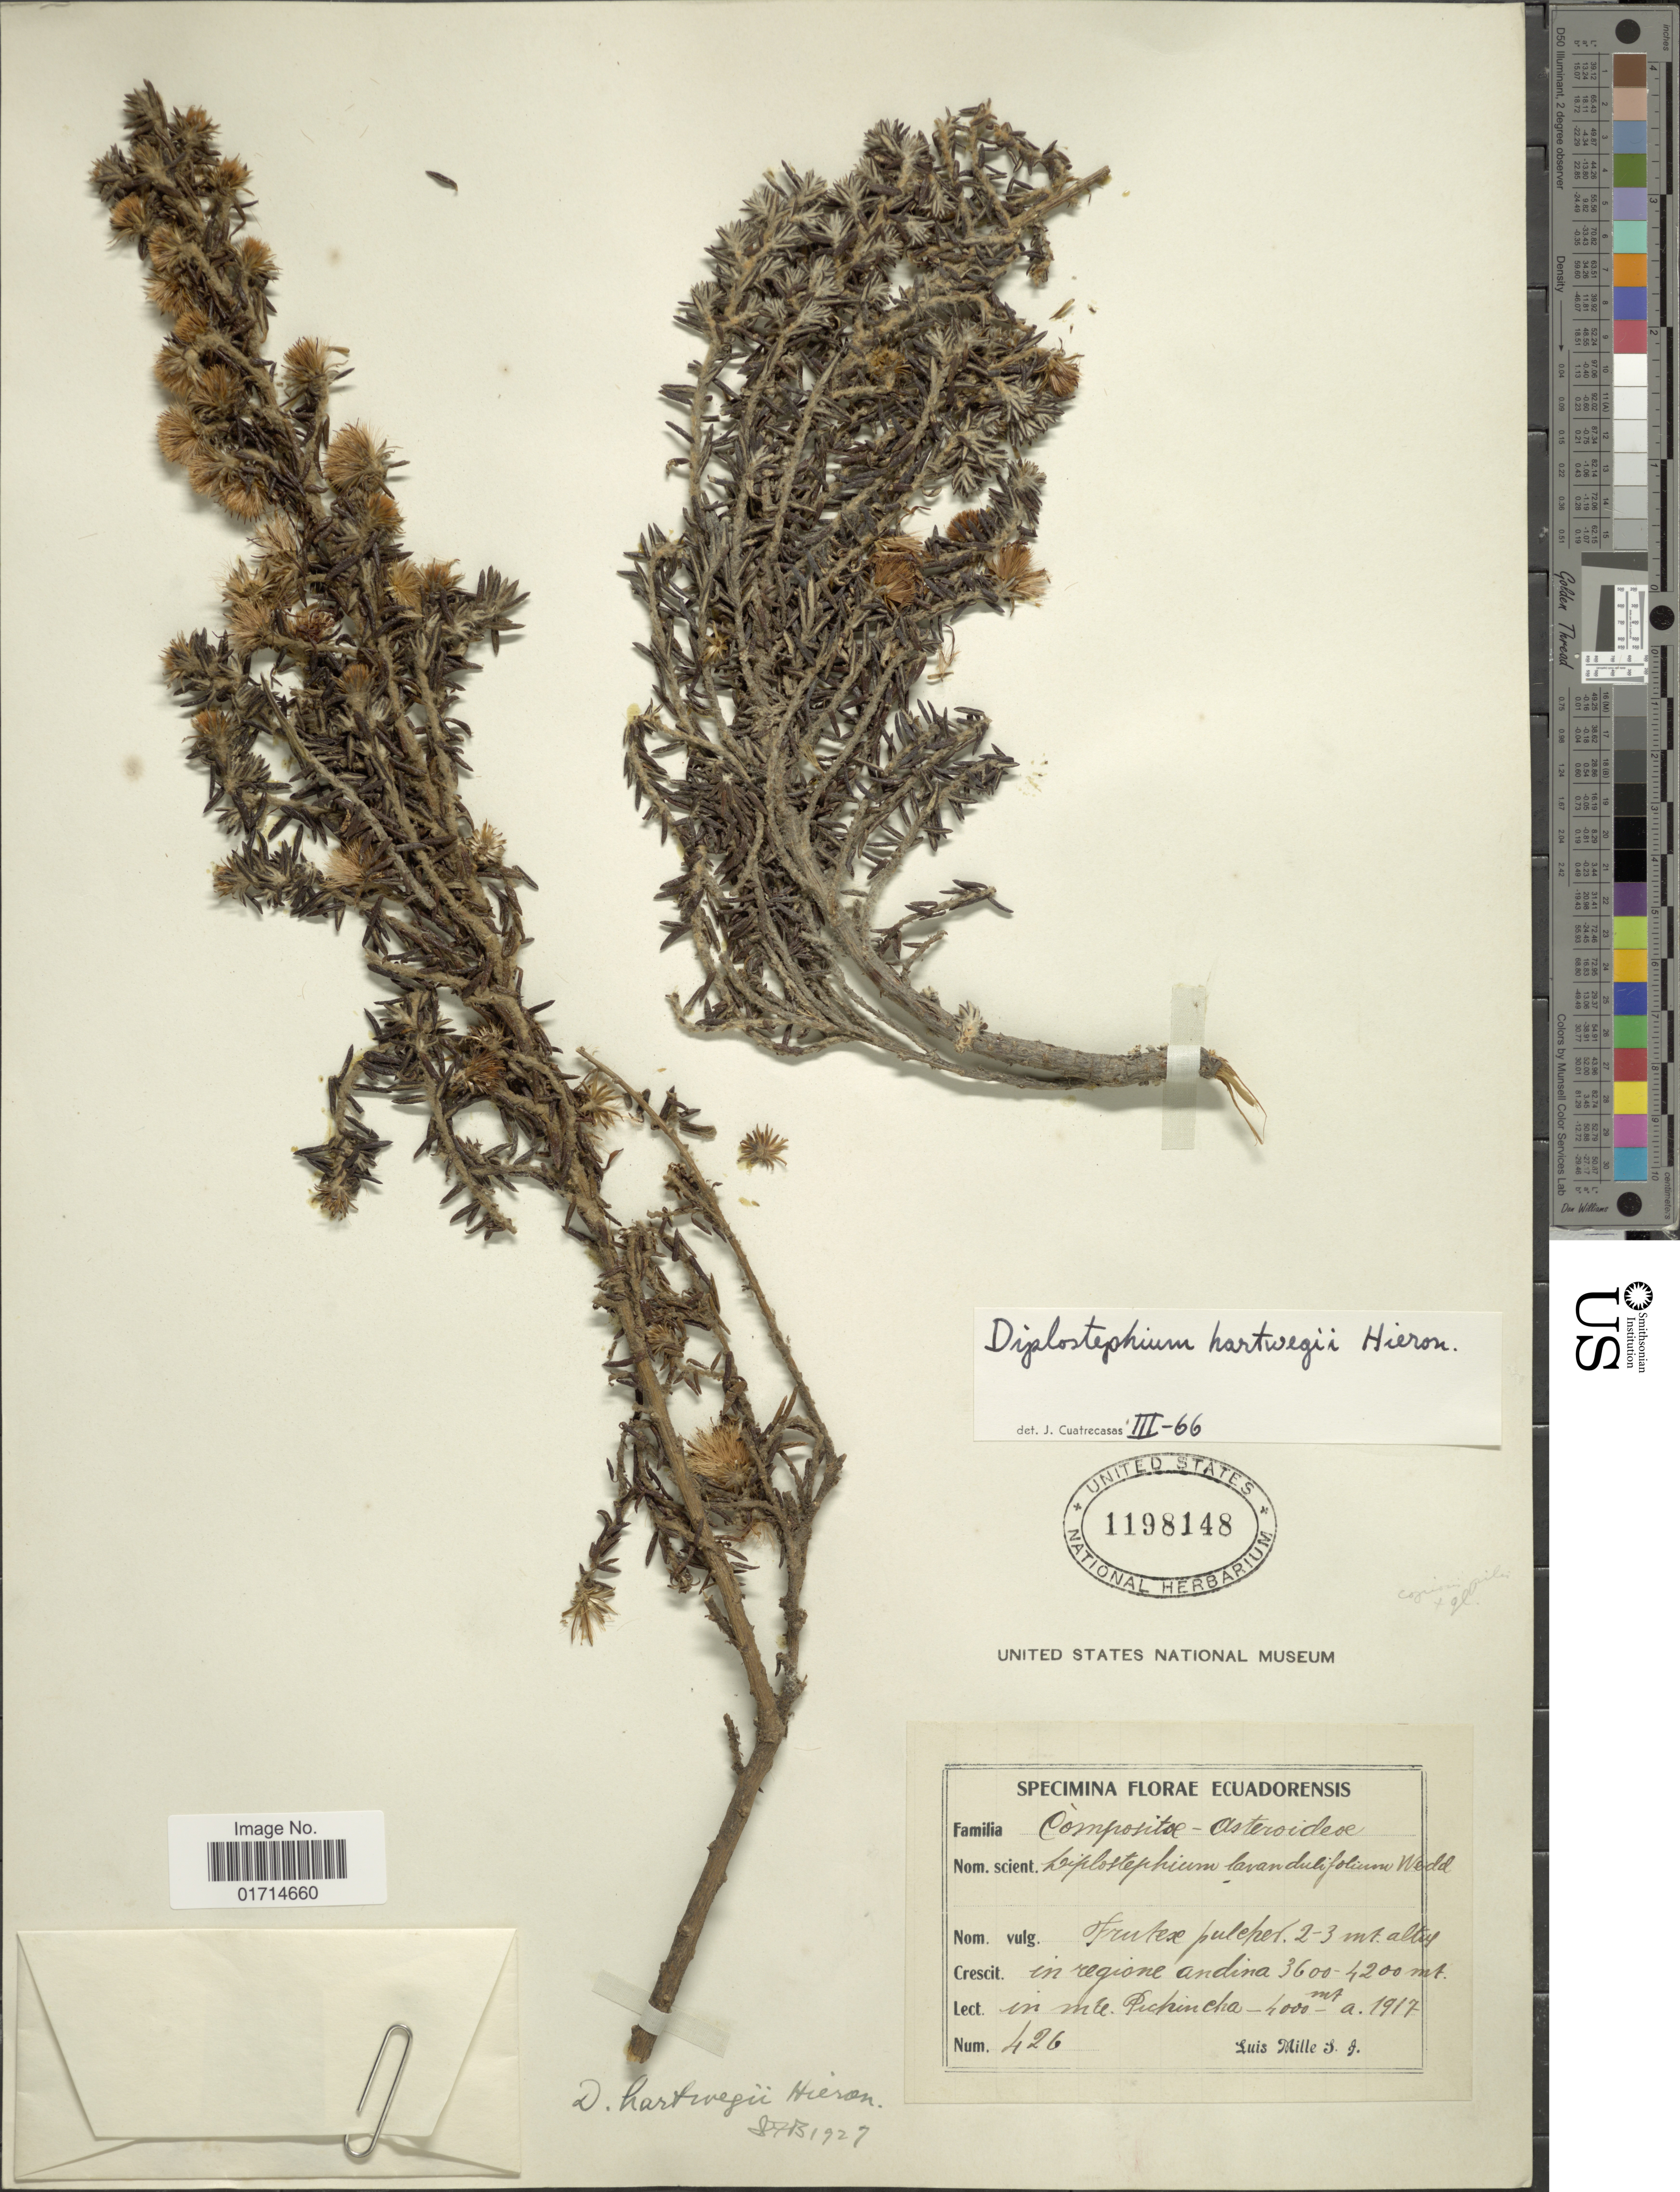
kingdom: Plantae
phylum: Tracheophyta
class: Magnoliopsida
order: Asterales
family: Asteraceae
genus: Diplostephium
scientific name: Diplostephium hartwegii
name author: Hieron.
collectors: L. Mille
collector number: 426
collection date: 1917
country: Ecuador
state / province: Pichincha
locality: In regione andina, in mte. Pichincha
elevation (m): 3600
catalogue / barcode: US 1198148